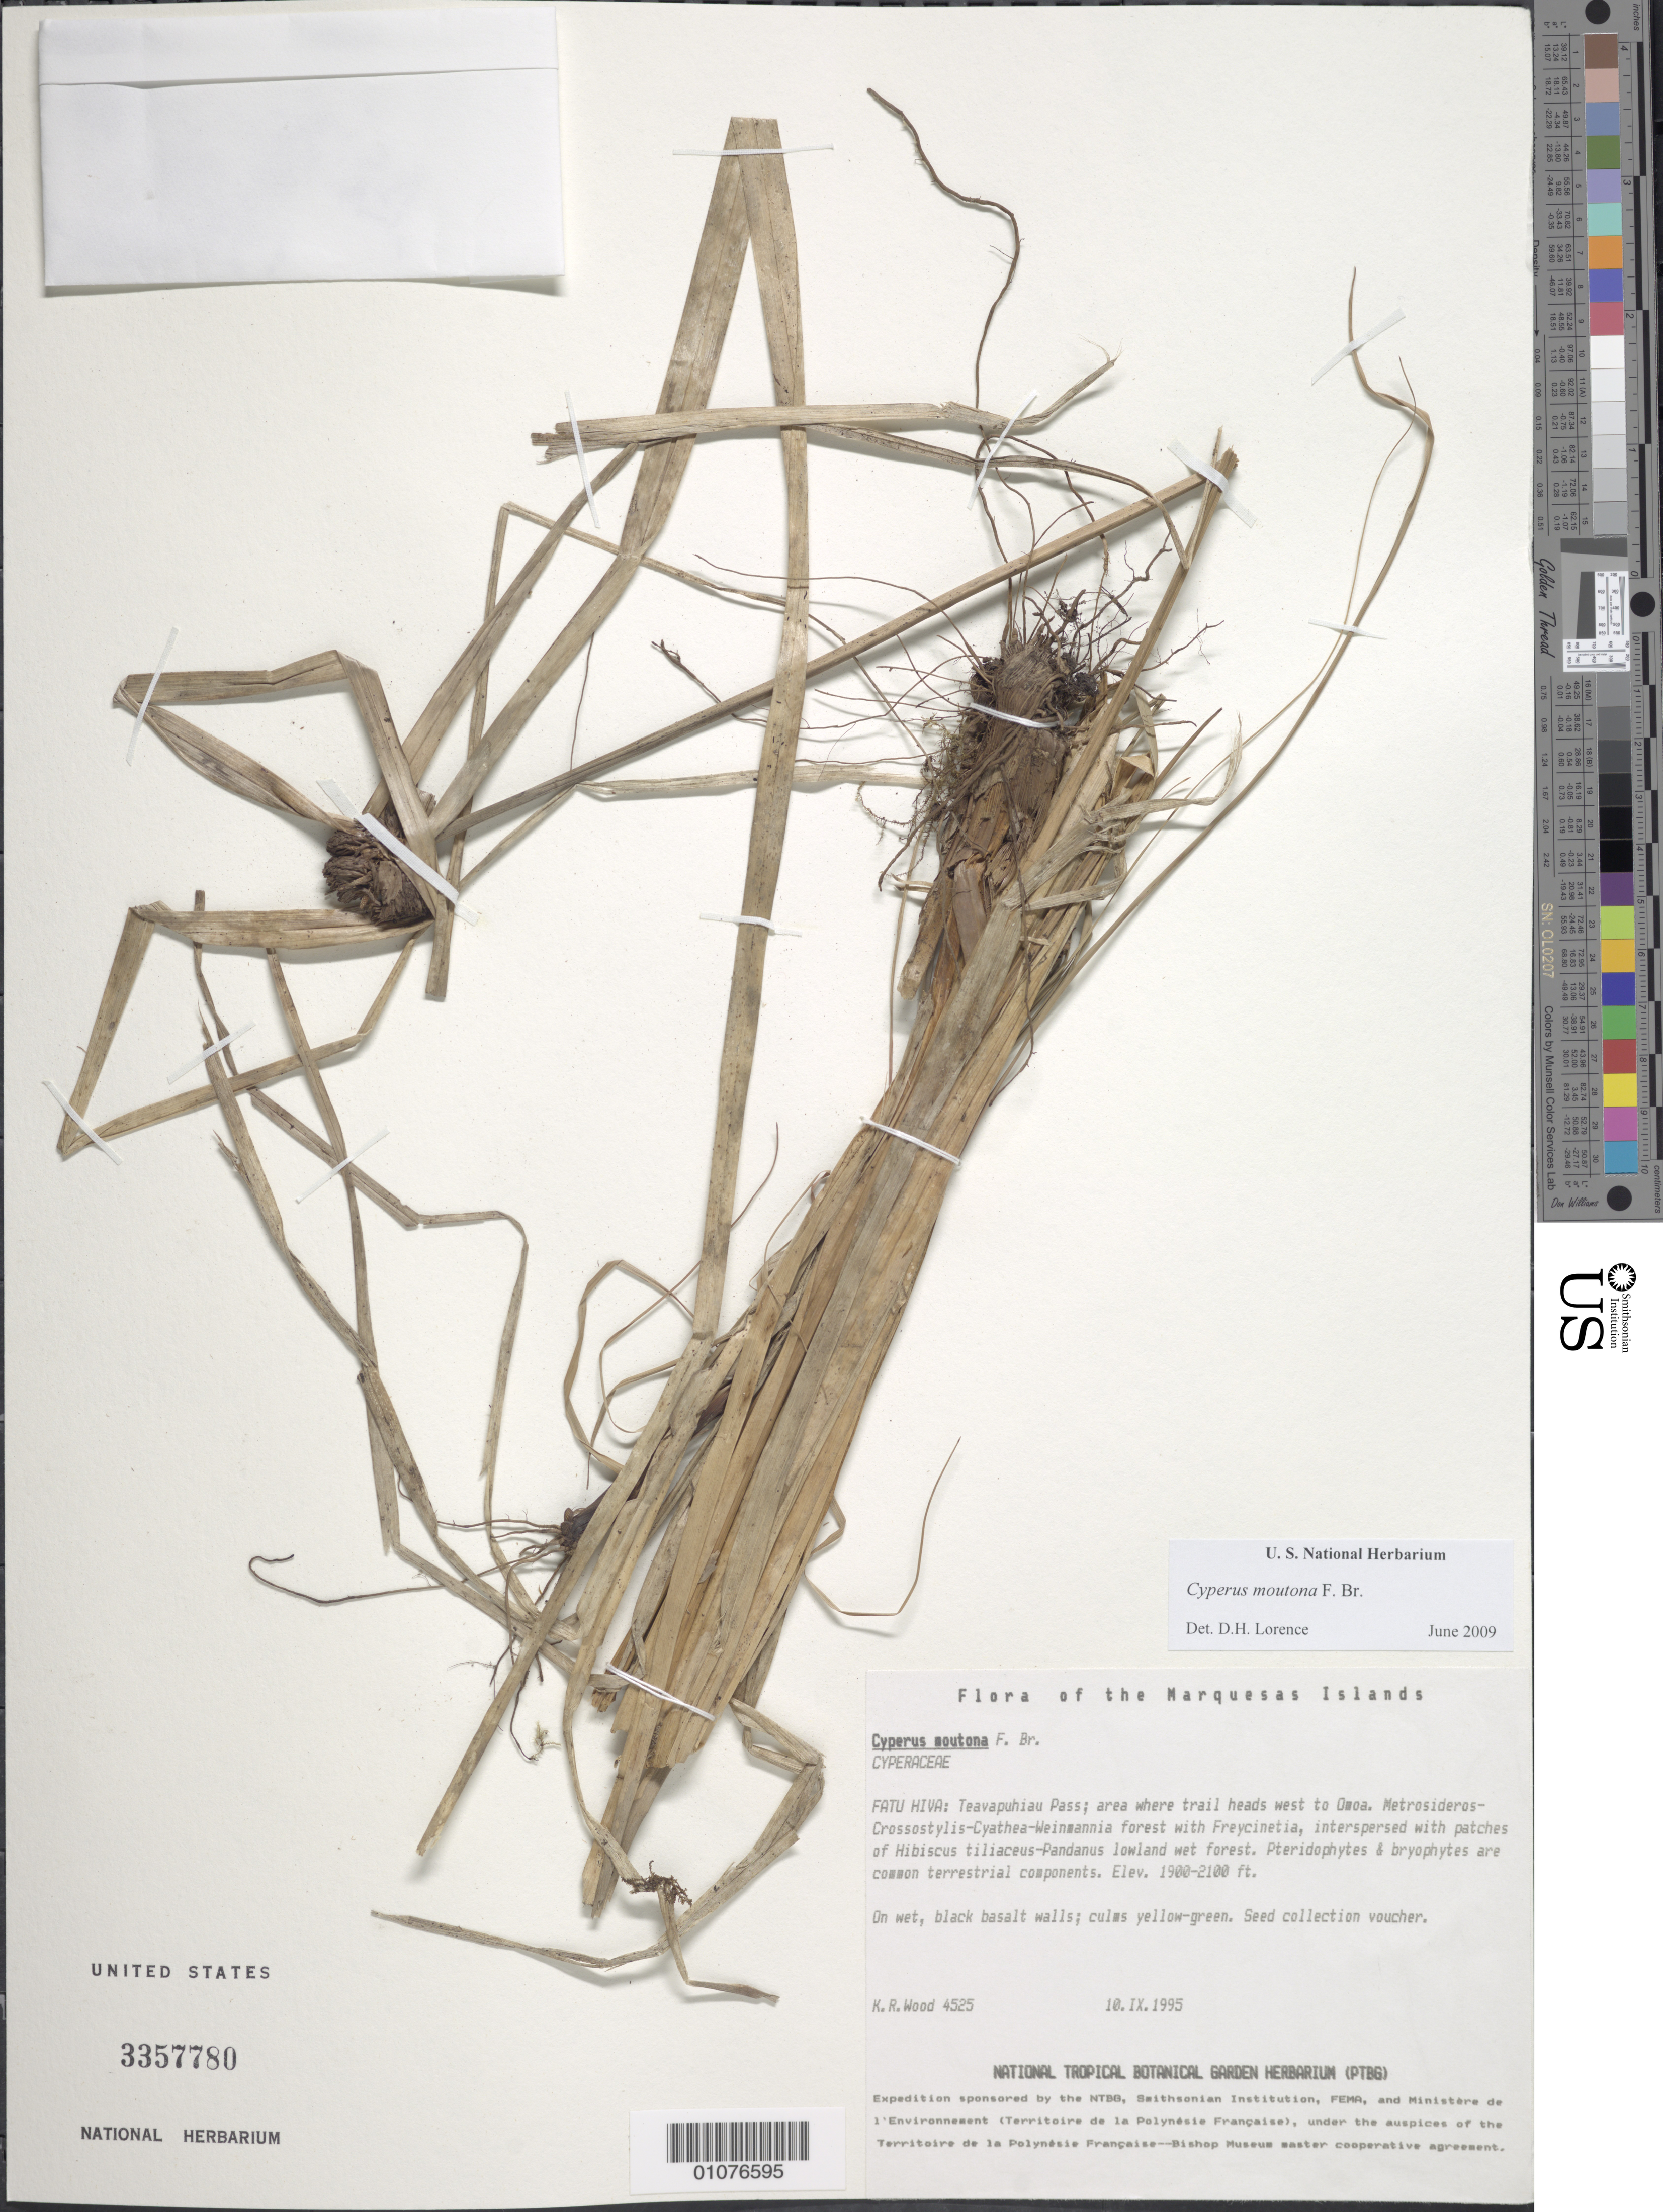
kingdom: Plantae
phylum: Tracheophyta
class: Liliopsida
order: Poales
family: Cyperaceae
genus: Cyperus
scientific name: Cyperus moutona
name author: F. Br.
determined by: Lorence, David H., (PTBG), National Tropical Botanical Garden (UNITED STATES)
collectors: K. R. Wood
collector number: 4525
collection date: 1995-09-10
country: French Polynesia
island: Fatu Hiva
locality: Teavapuhiau Pass, area where trail heads W to 'Omo'a; on wet, black basalt walls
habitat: Metrosideros-Crossostylis-Cyathea-Weinmannia forest w/ Freycinetia, interspersed w/ Hibiscus tiliaceus-Pandanus lowland wet forest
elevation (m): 579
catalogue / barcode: US 3357780